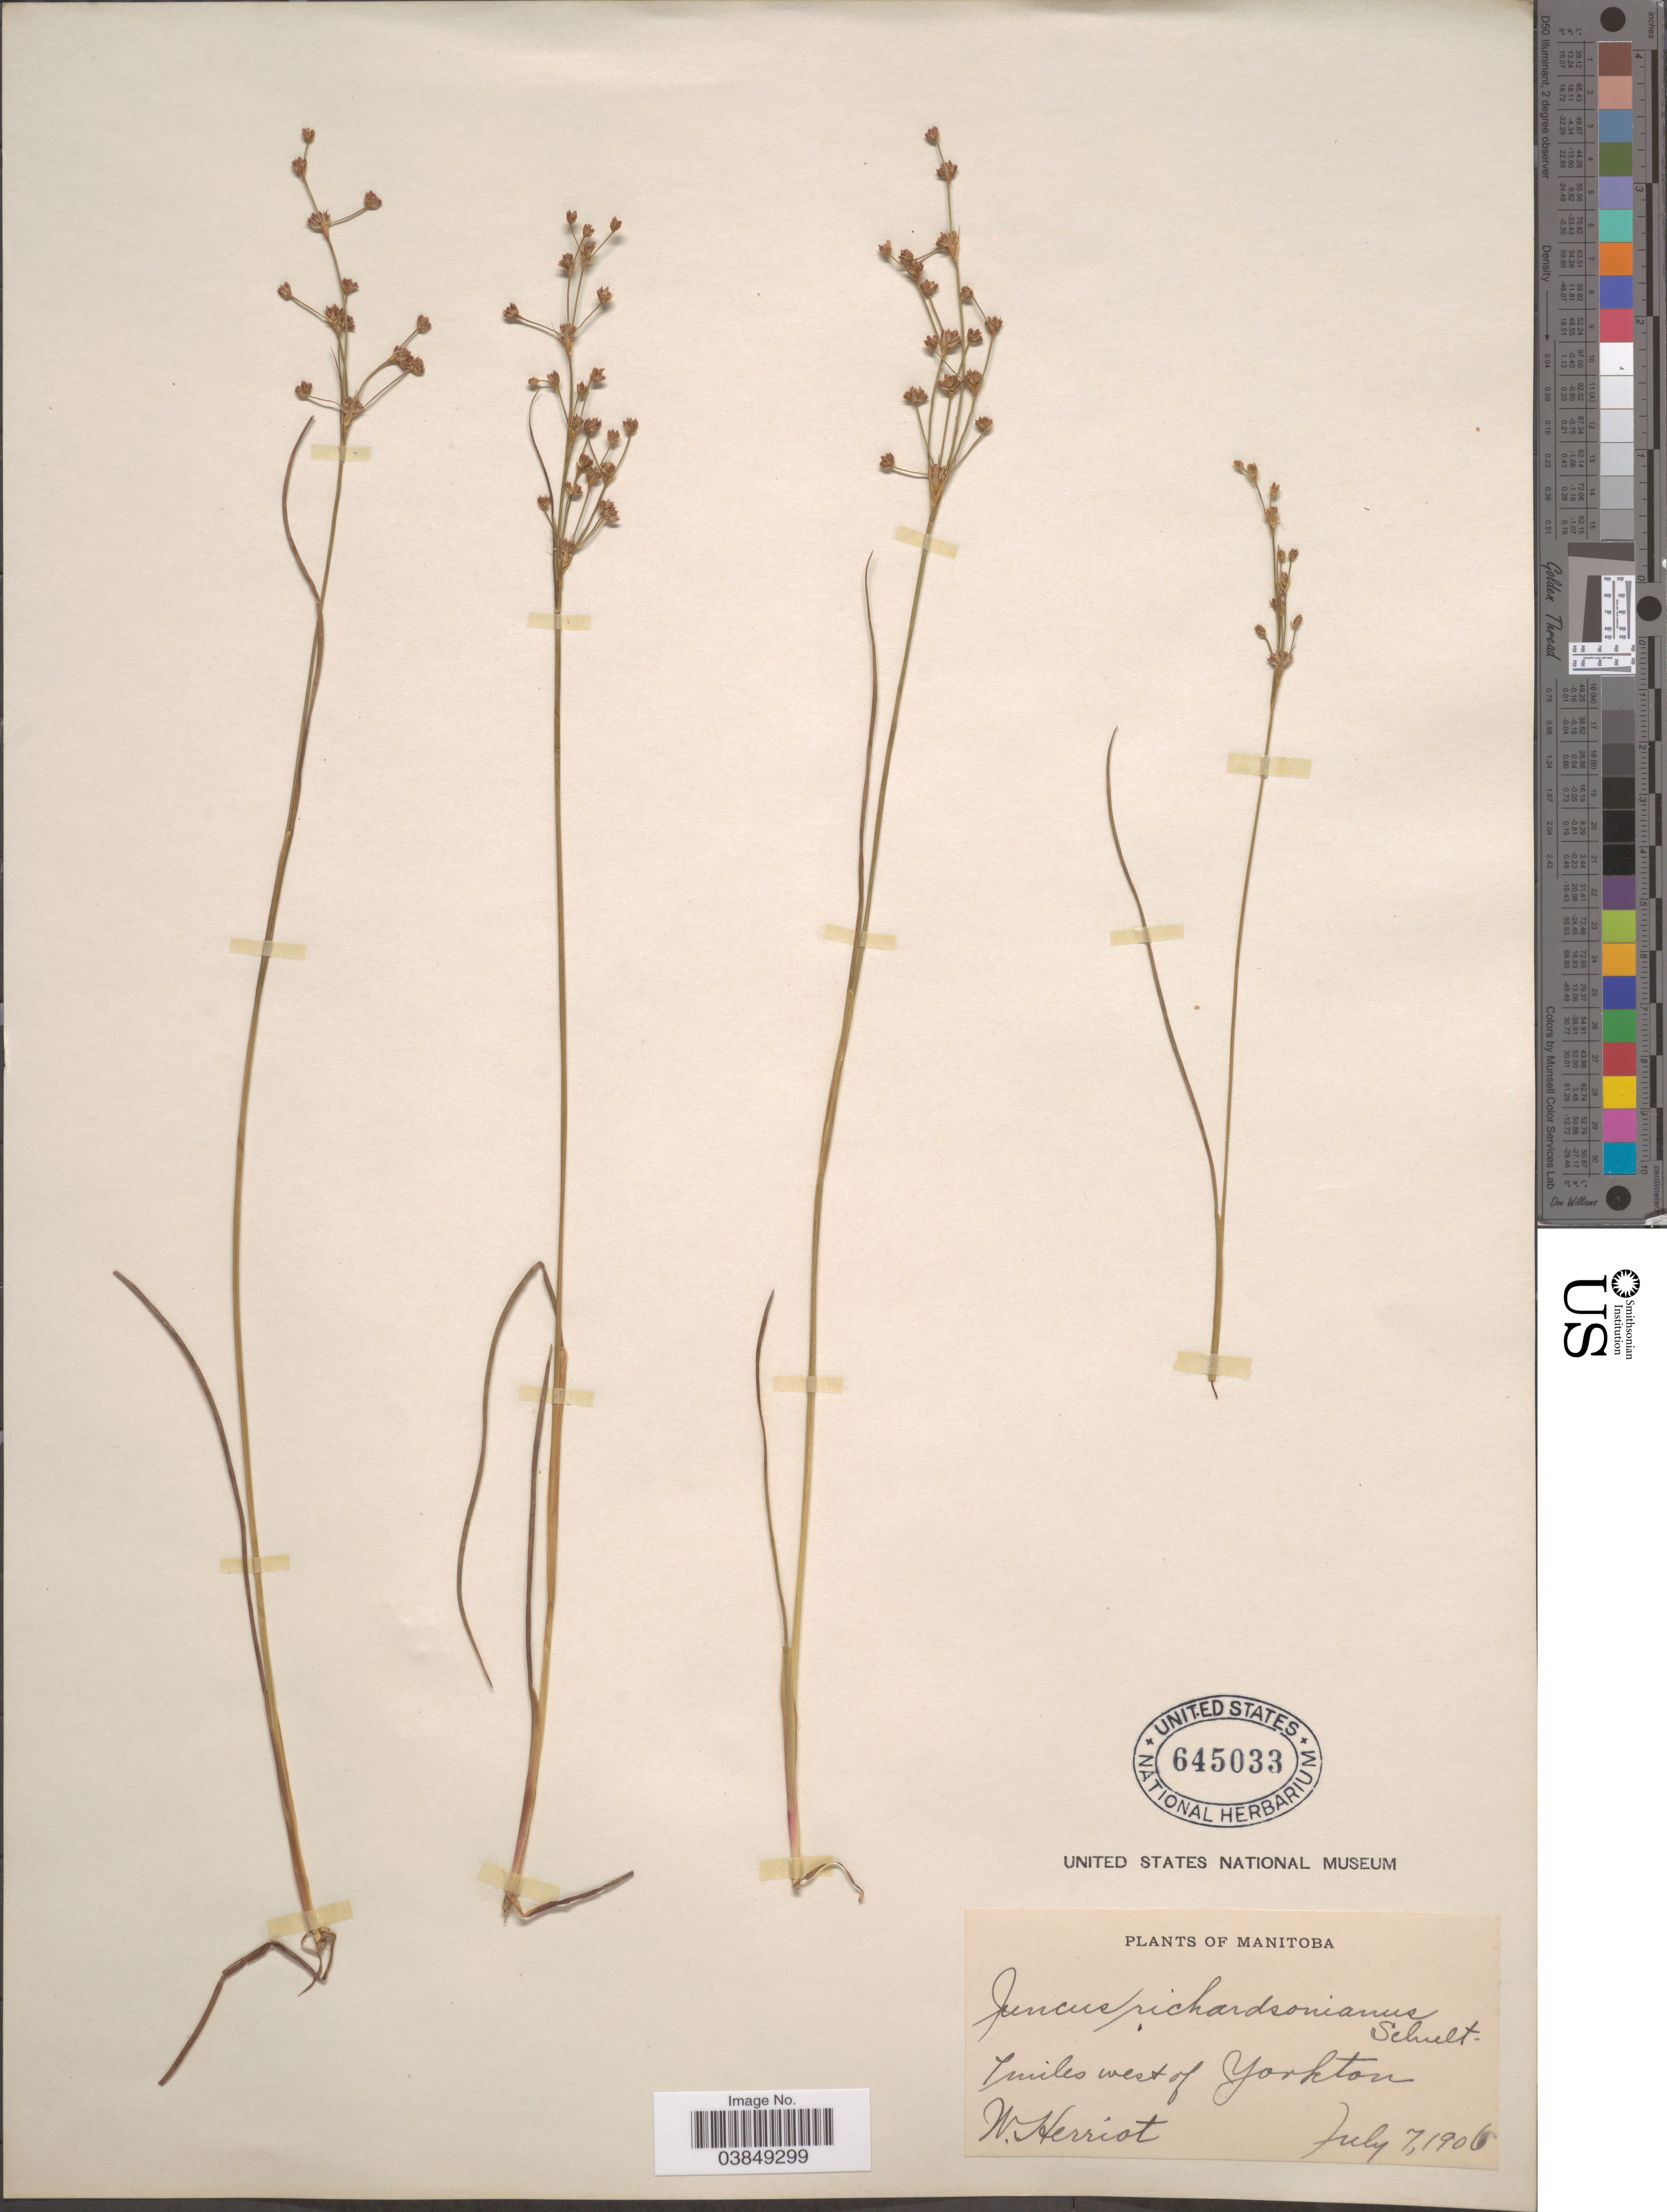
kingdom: Plantae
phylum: Tracheophyta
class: Liliopsida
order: Poales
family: Juncaceae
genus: Juncus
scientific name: Juncus richardsonianus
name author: Schult. & Schult. f.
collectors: W. Herriot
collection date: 1906-07-07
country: Canada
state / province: Manitoba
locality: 7 miles west of Yorkton.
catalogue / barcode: US 645033